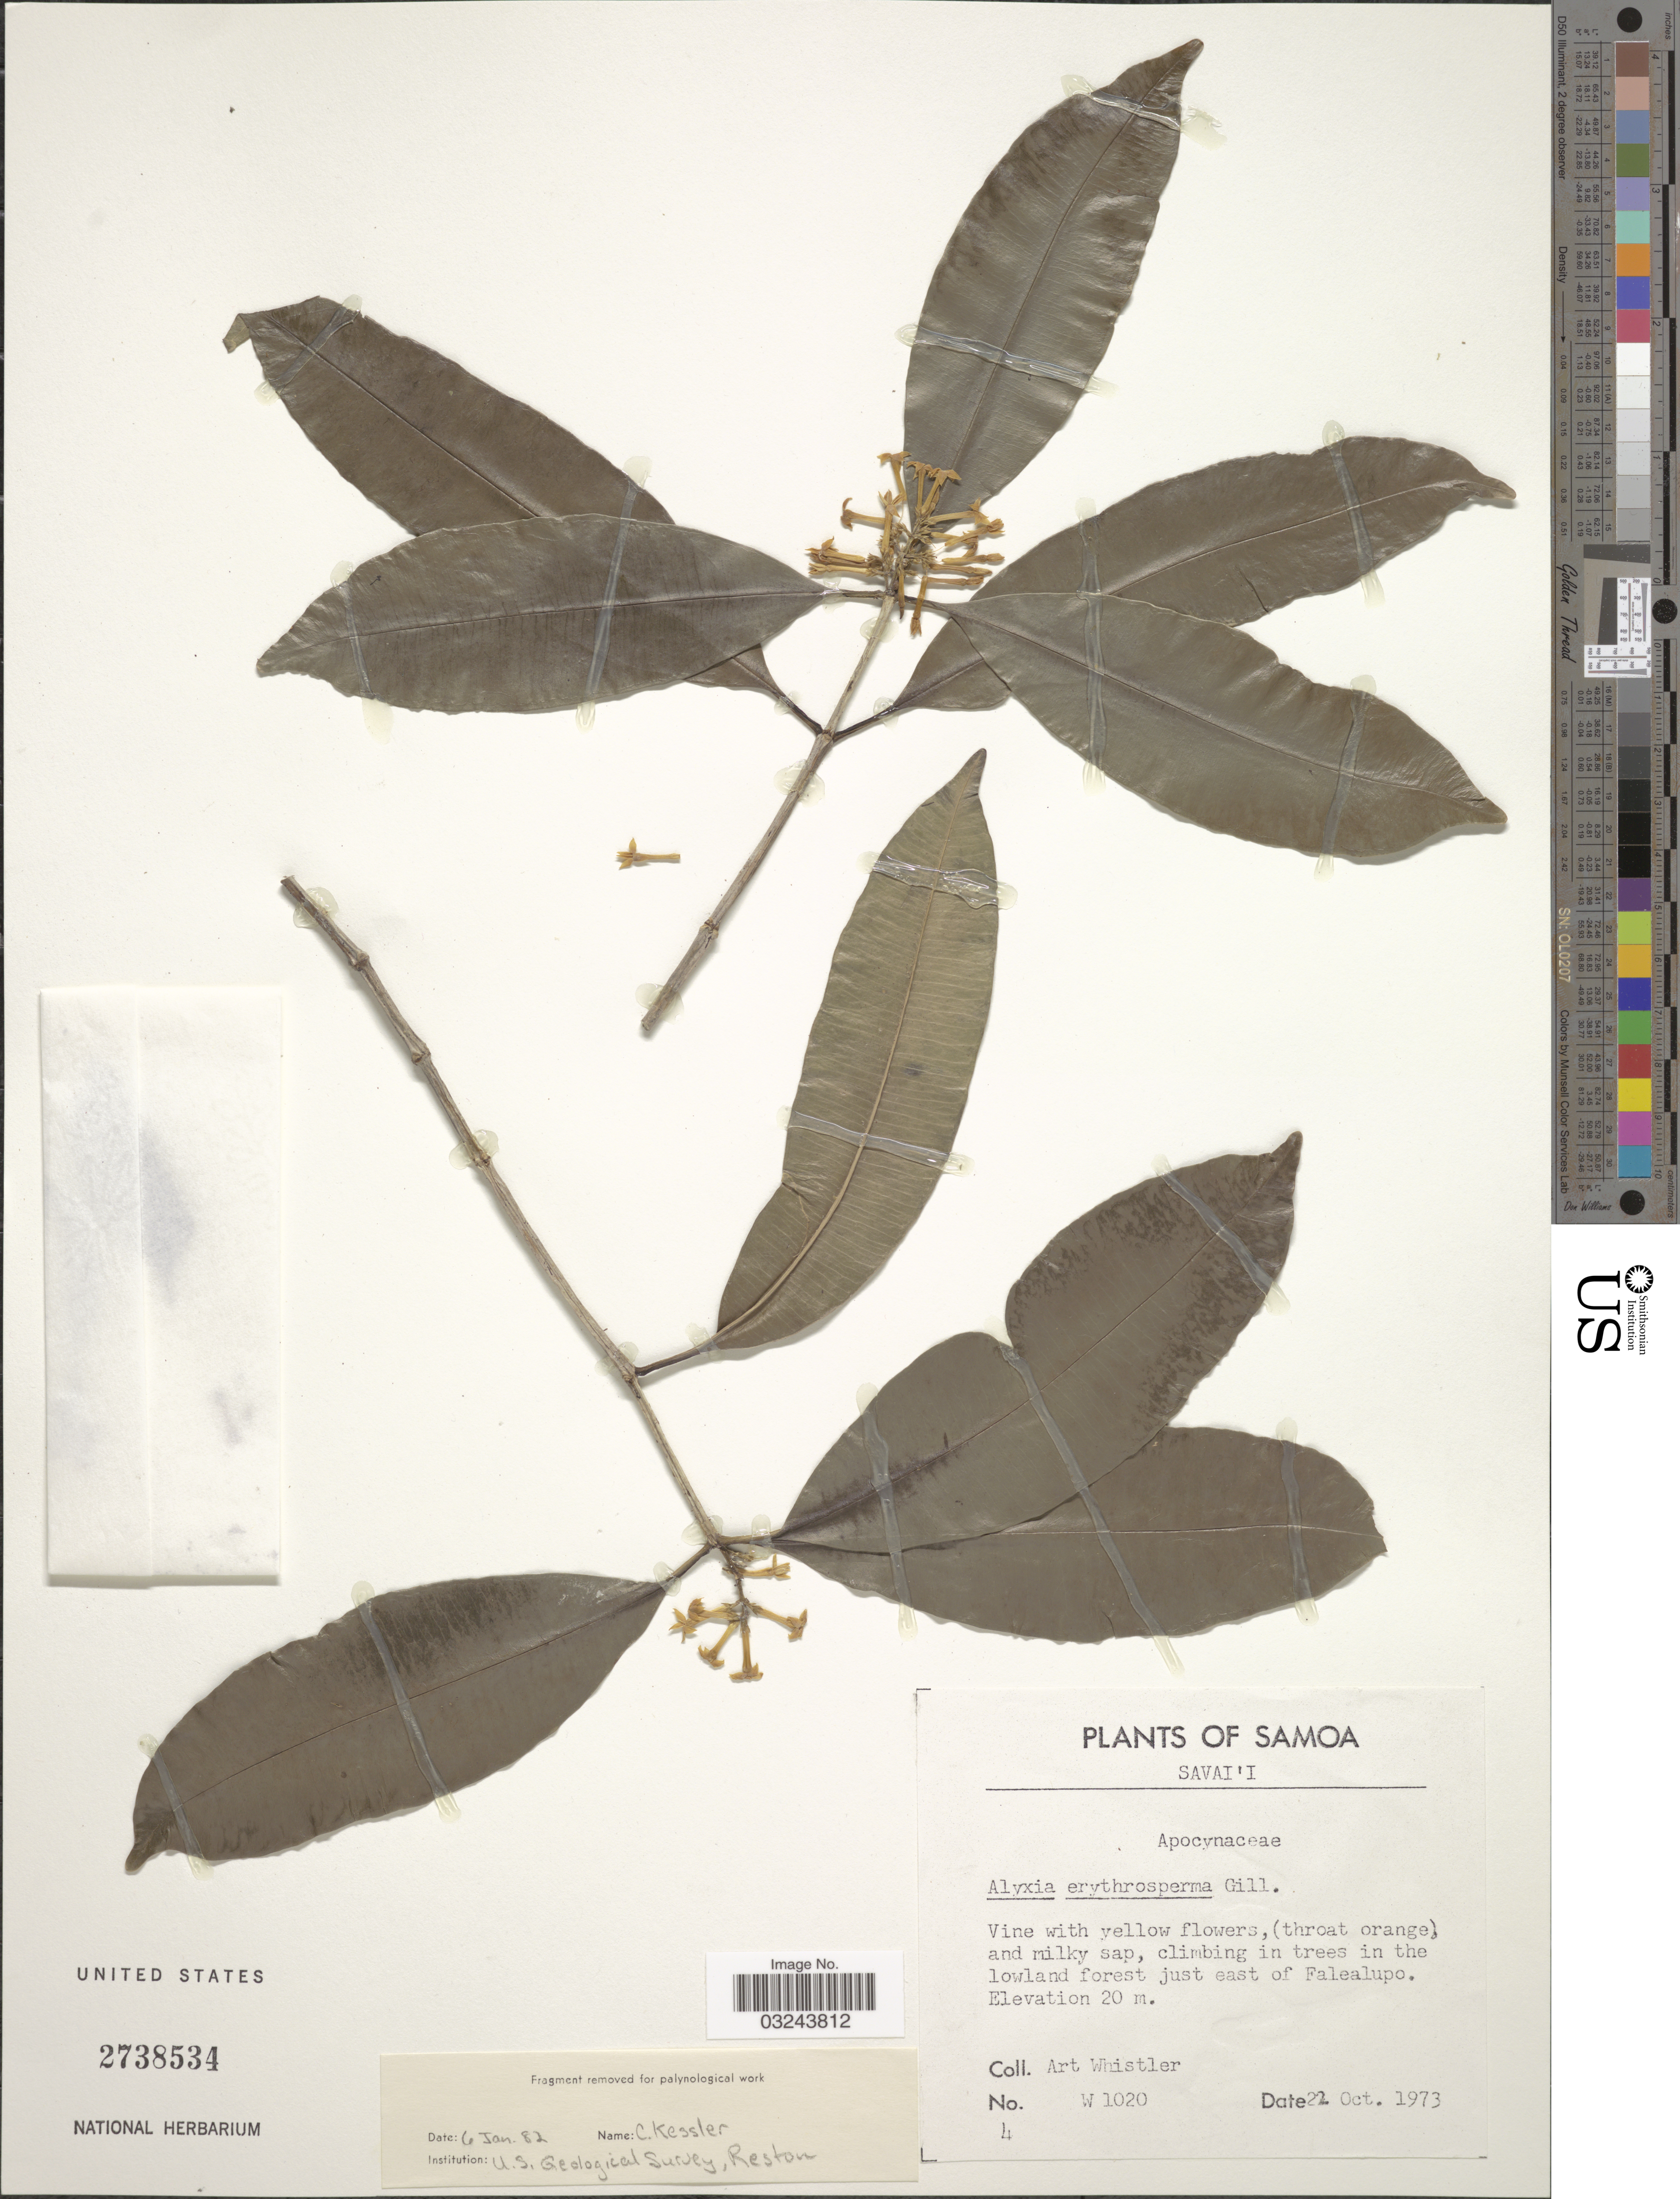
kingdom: Plantae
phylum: Tracheophyta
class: Magnoliopsida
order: Gentianales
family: Apocynaceae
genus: Alyxia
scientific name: Alyxia erythrosperma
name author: Gillespie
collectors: A. Whistler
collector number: W1020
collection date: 1973-10-22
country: Samoa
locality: Samoa. Savai'i. Climbing in trees in the lowland forest just east of Falealupo.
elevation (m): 20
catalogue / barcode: US 2738534